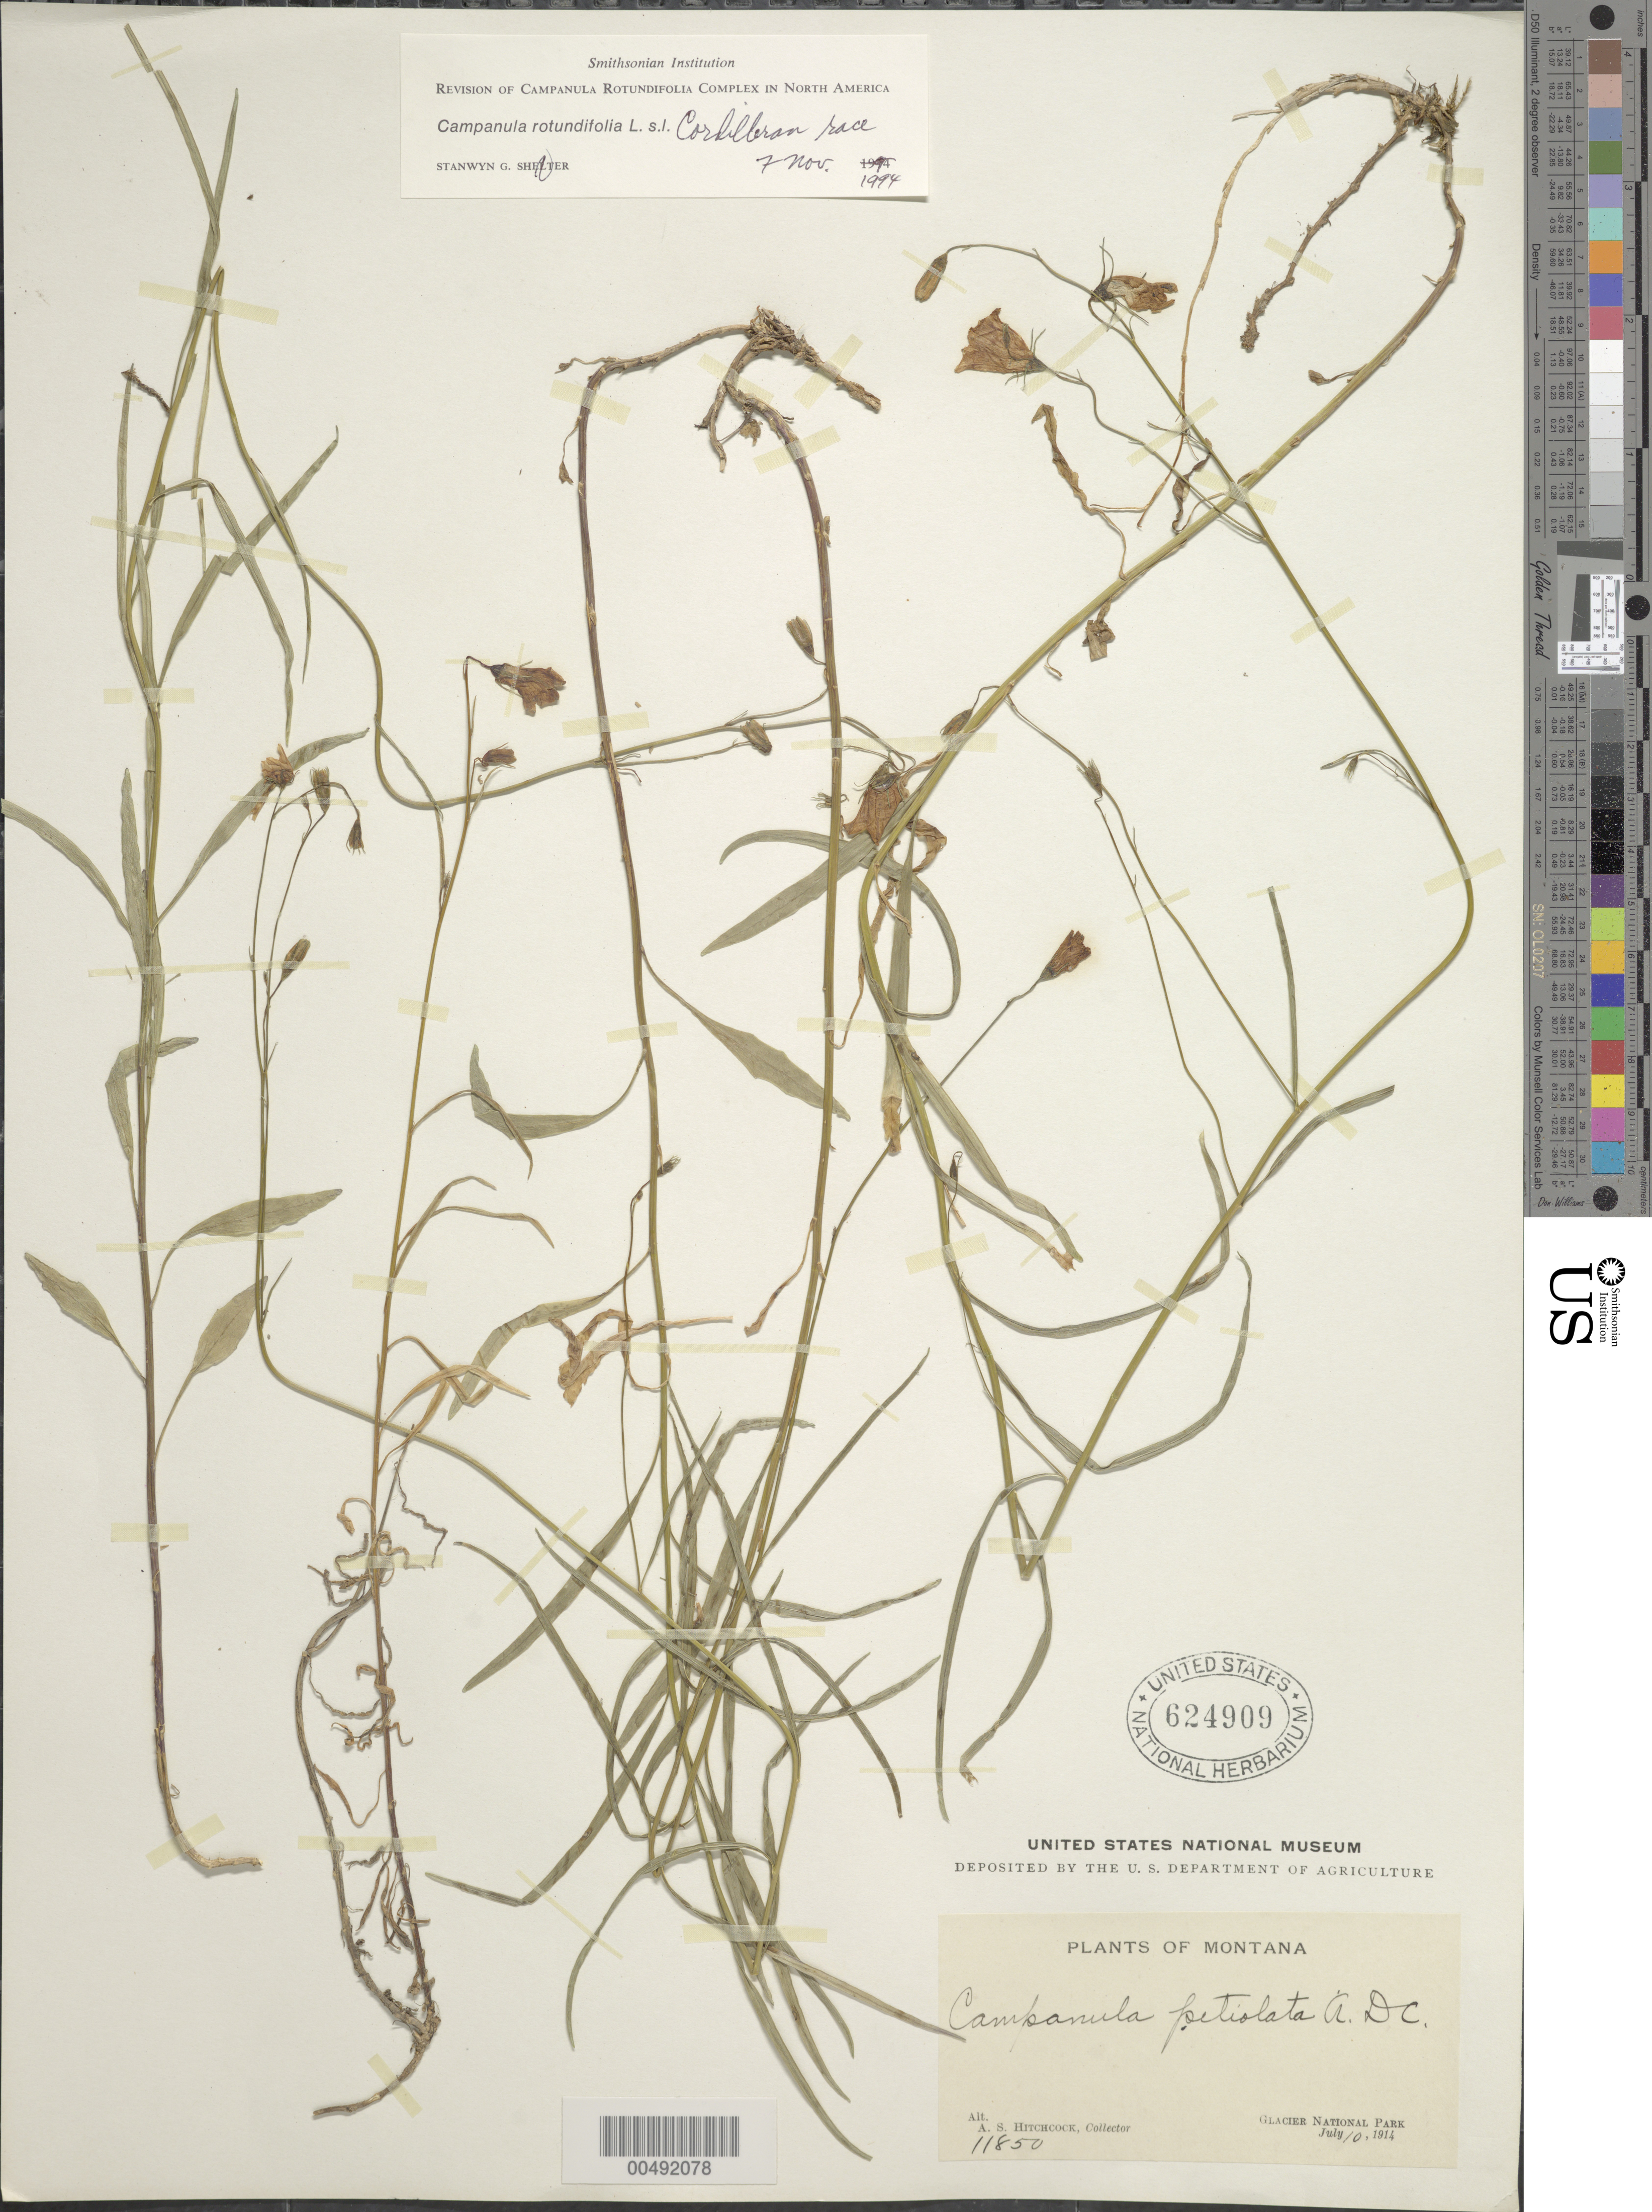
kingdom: Plantae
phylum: Tracheophyta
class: Magnoliopsida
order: Asterales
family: Campanulaceae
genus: Campanula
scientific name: Campanula rotundifolia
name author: L.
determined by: Shetler, Stanwyn G., (US), NMNH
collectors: A. S. Hitchcock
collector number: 11850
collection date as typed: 10 Jul 1914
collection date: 1914-07-10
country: United States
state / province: Montana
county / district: Flathead / Glacier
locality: Glacier National Park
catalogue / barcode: US 624909